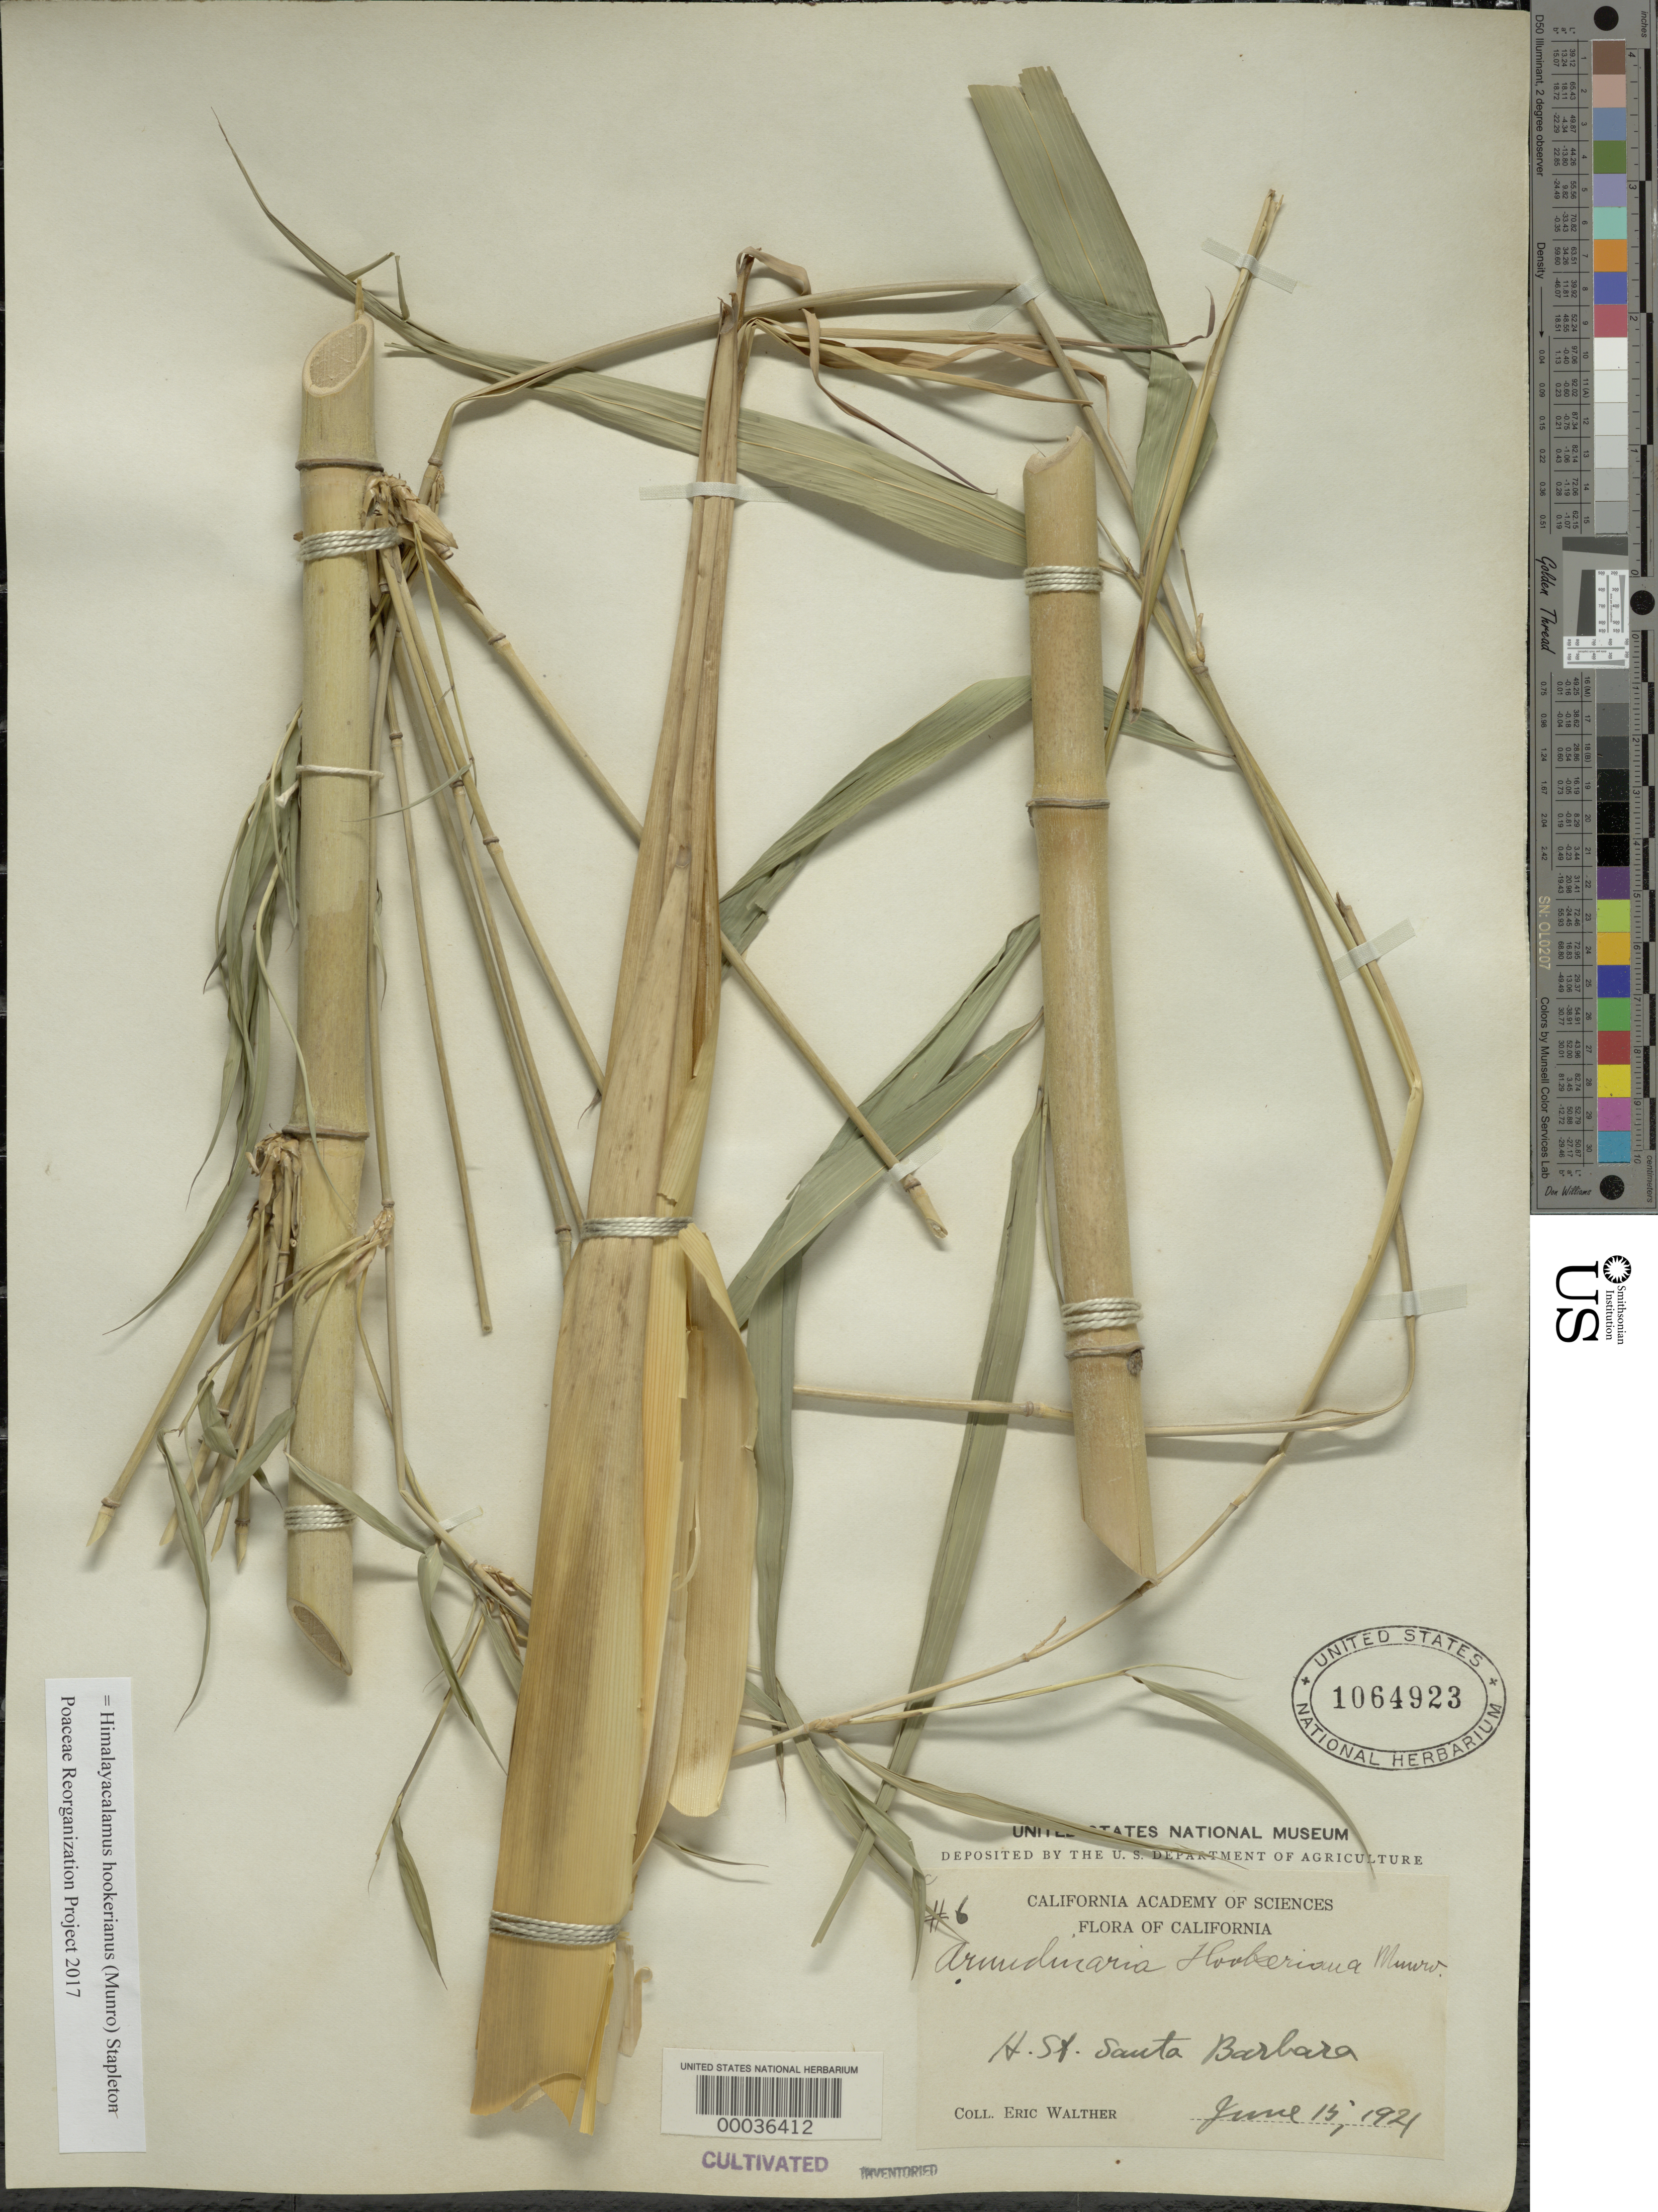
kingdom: Plantae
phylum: Tracheophyta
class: Liliopsida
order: Poales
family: Poaceae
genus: Drepanostachyum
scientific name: Drepanostachyum hookerianum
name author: (Munro) Keng f.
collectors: E. Walther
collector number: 6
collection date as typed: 15 Jun 1921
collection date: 1921-06-15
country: United States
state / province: California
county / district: Santa Barbara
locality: Santa barbara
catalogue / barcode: US 1064923